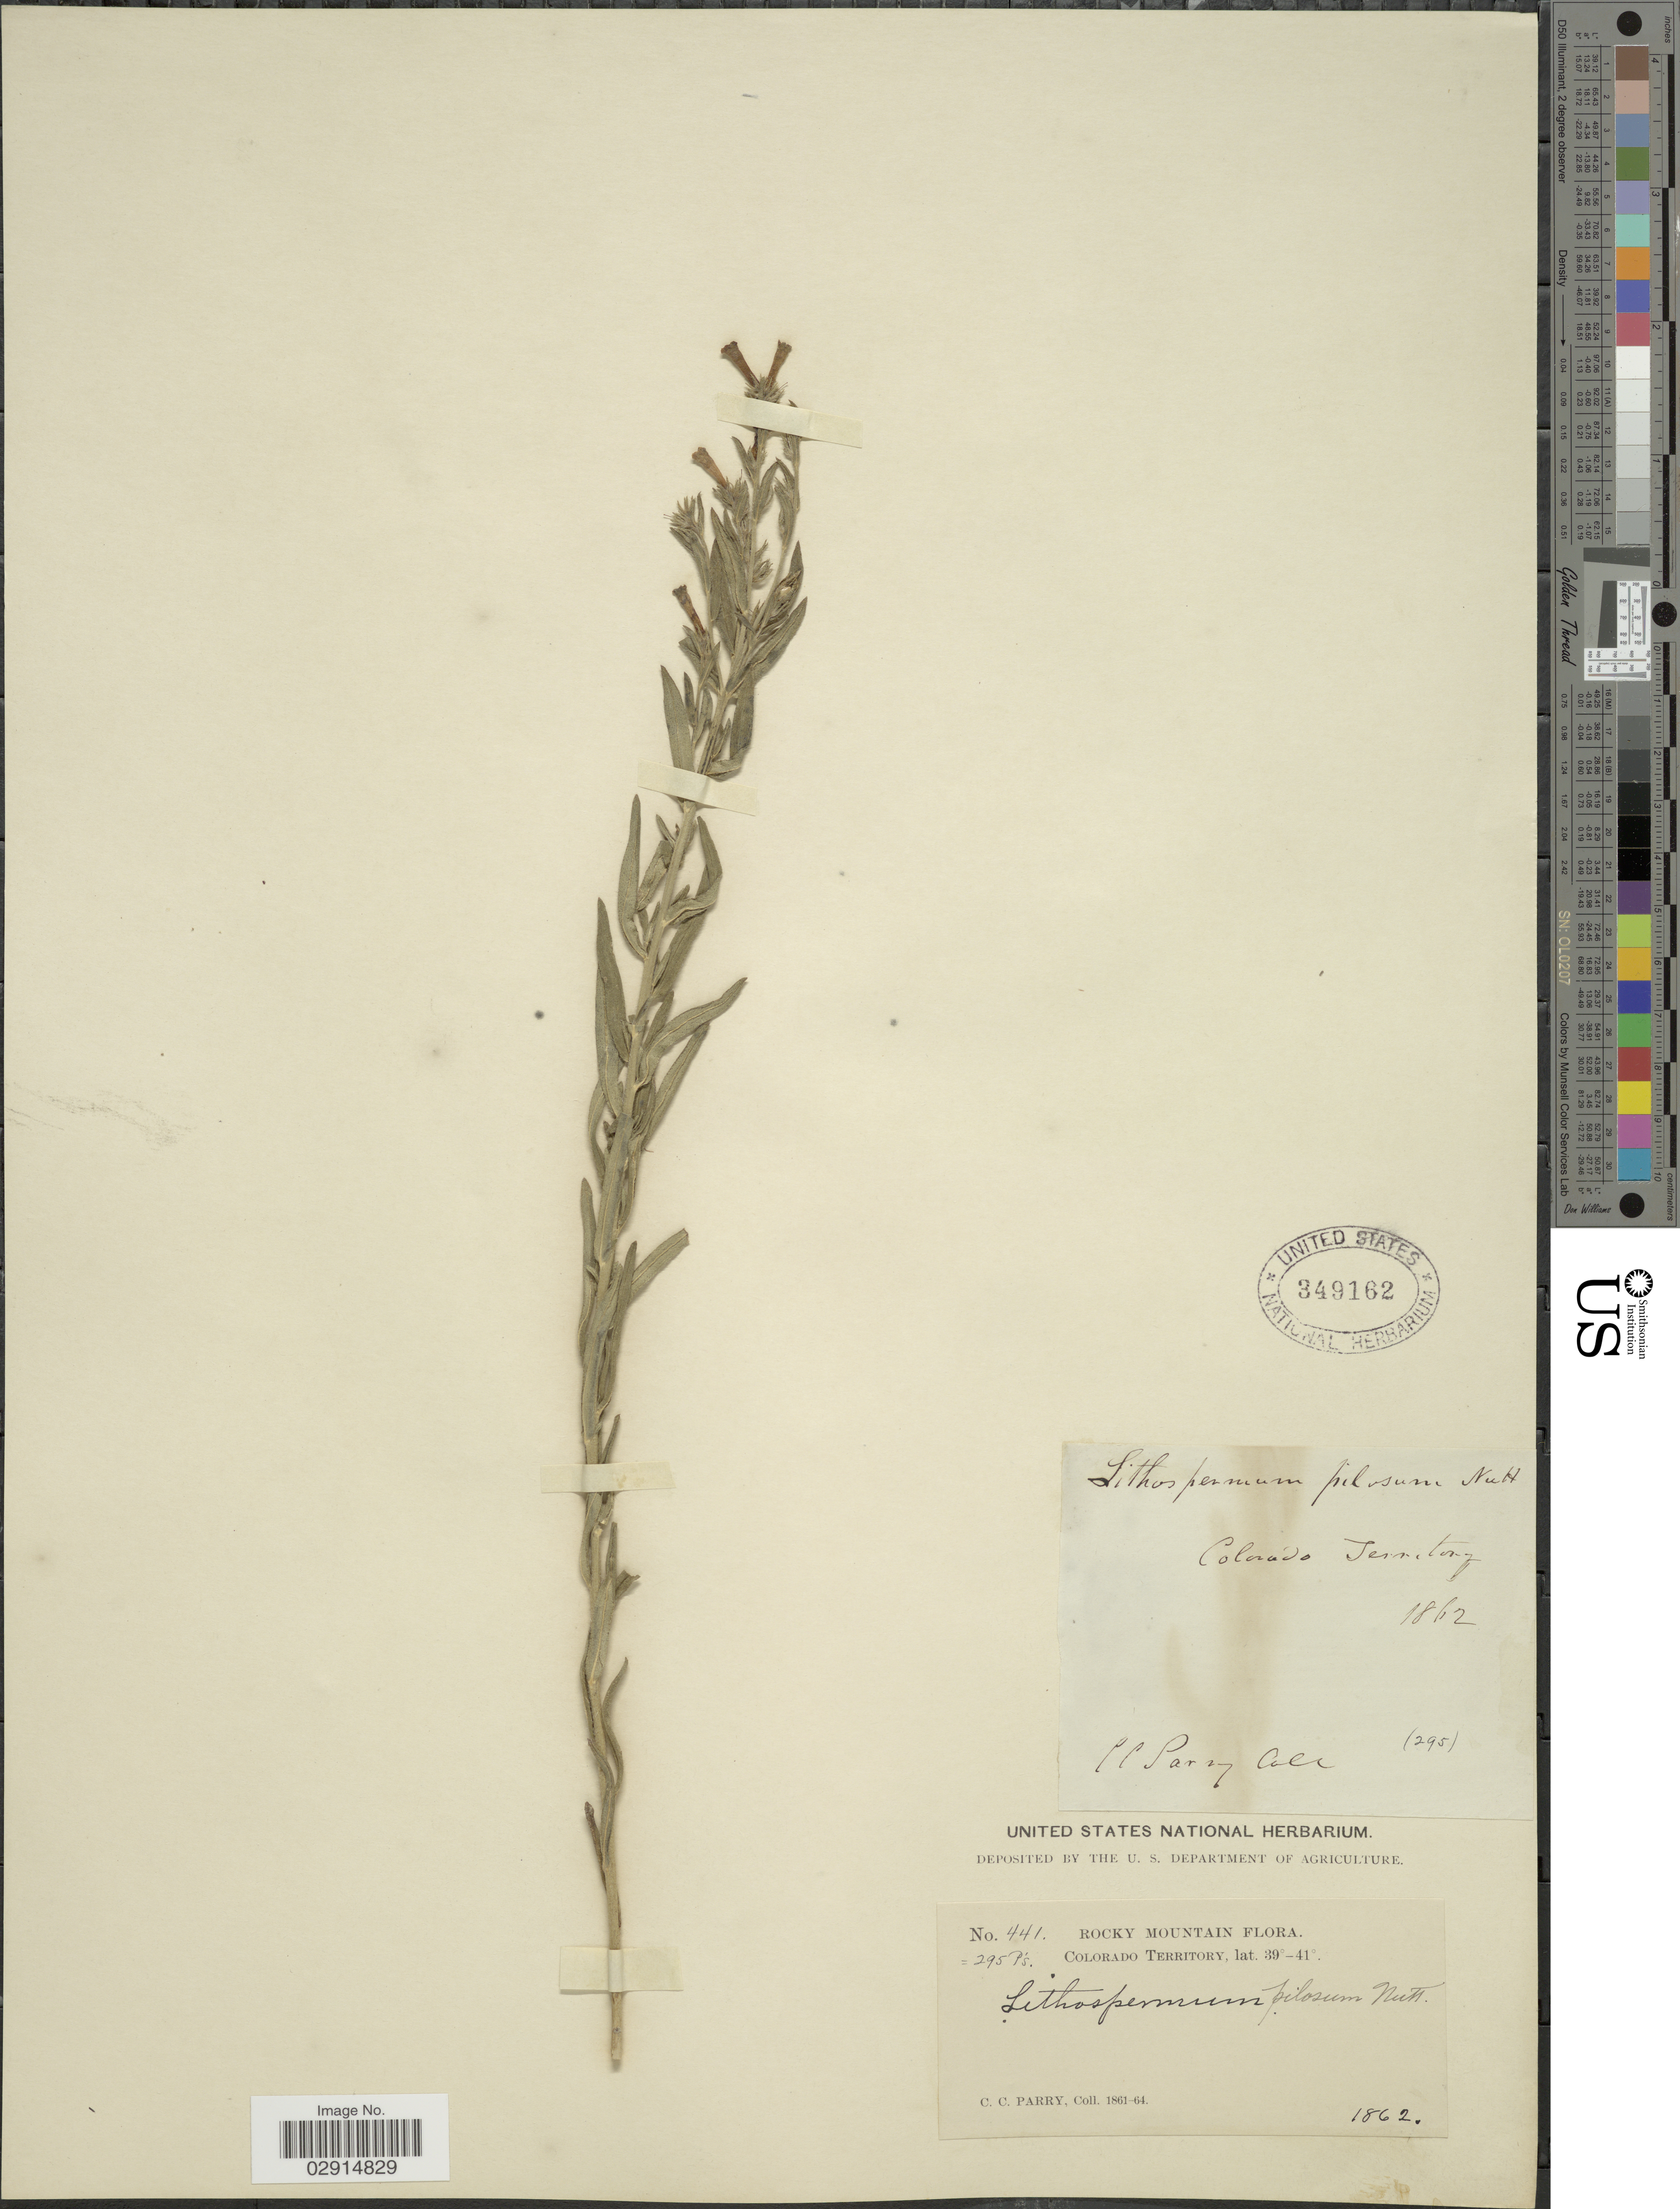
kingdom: Plantae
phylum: Tracheophyta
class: Magnoliopsida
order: Boraginales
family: Boraginaceae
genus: Lithospermum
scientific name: Lithospermum ruderale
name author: Douglas ex Lehm.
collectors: C. C. Parry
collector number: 441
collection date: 1862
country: United States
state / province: Colorado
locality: Rocky Mountain, Colorado Territory.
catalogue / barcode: US 349162